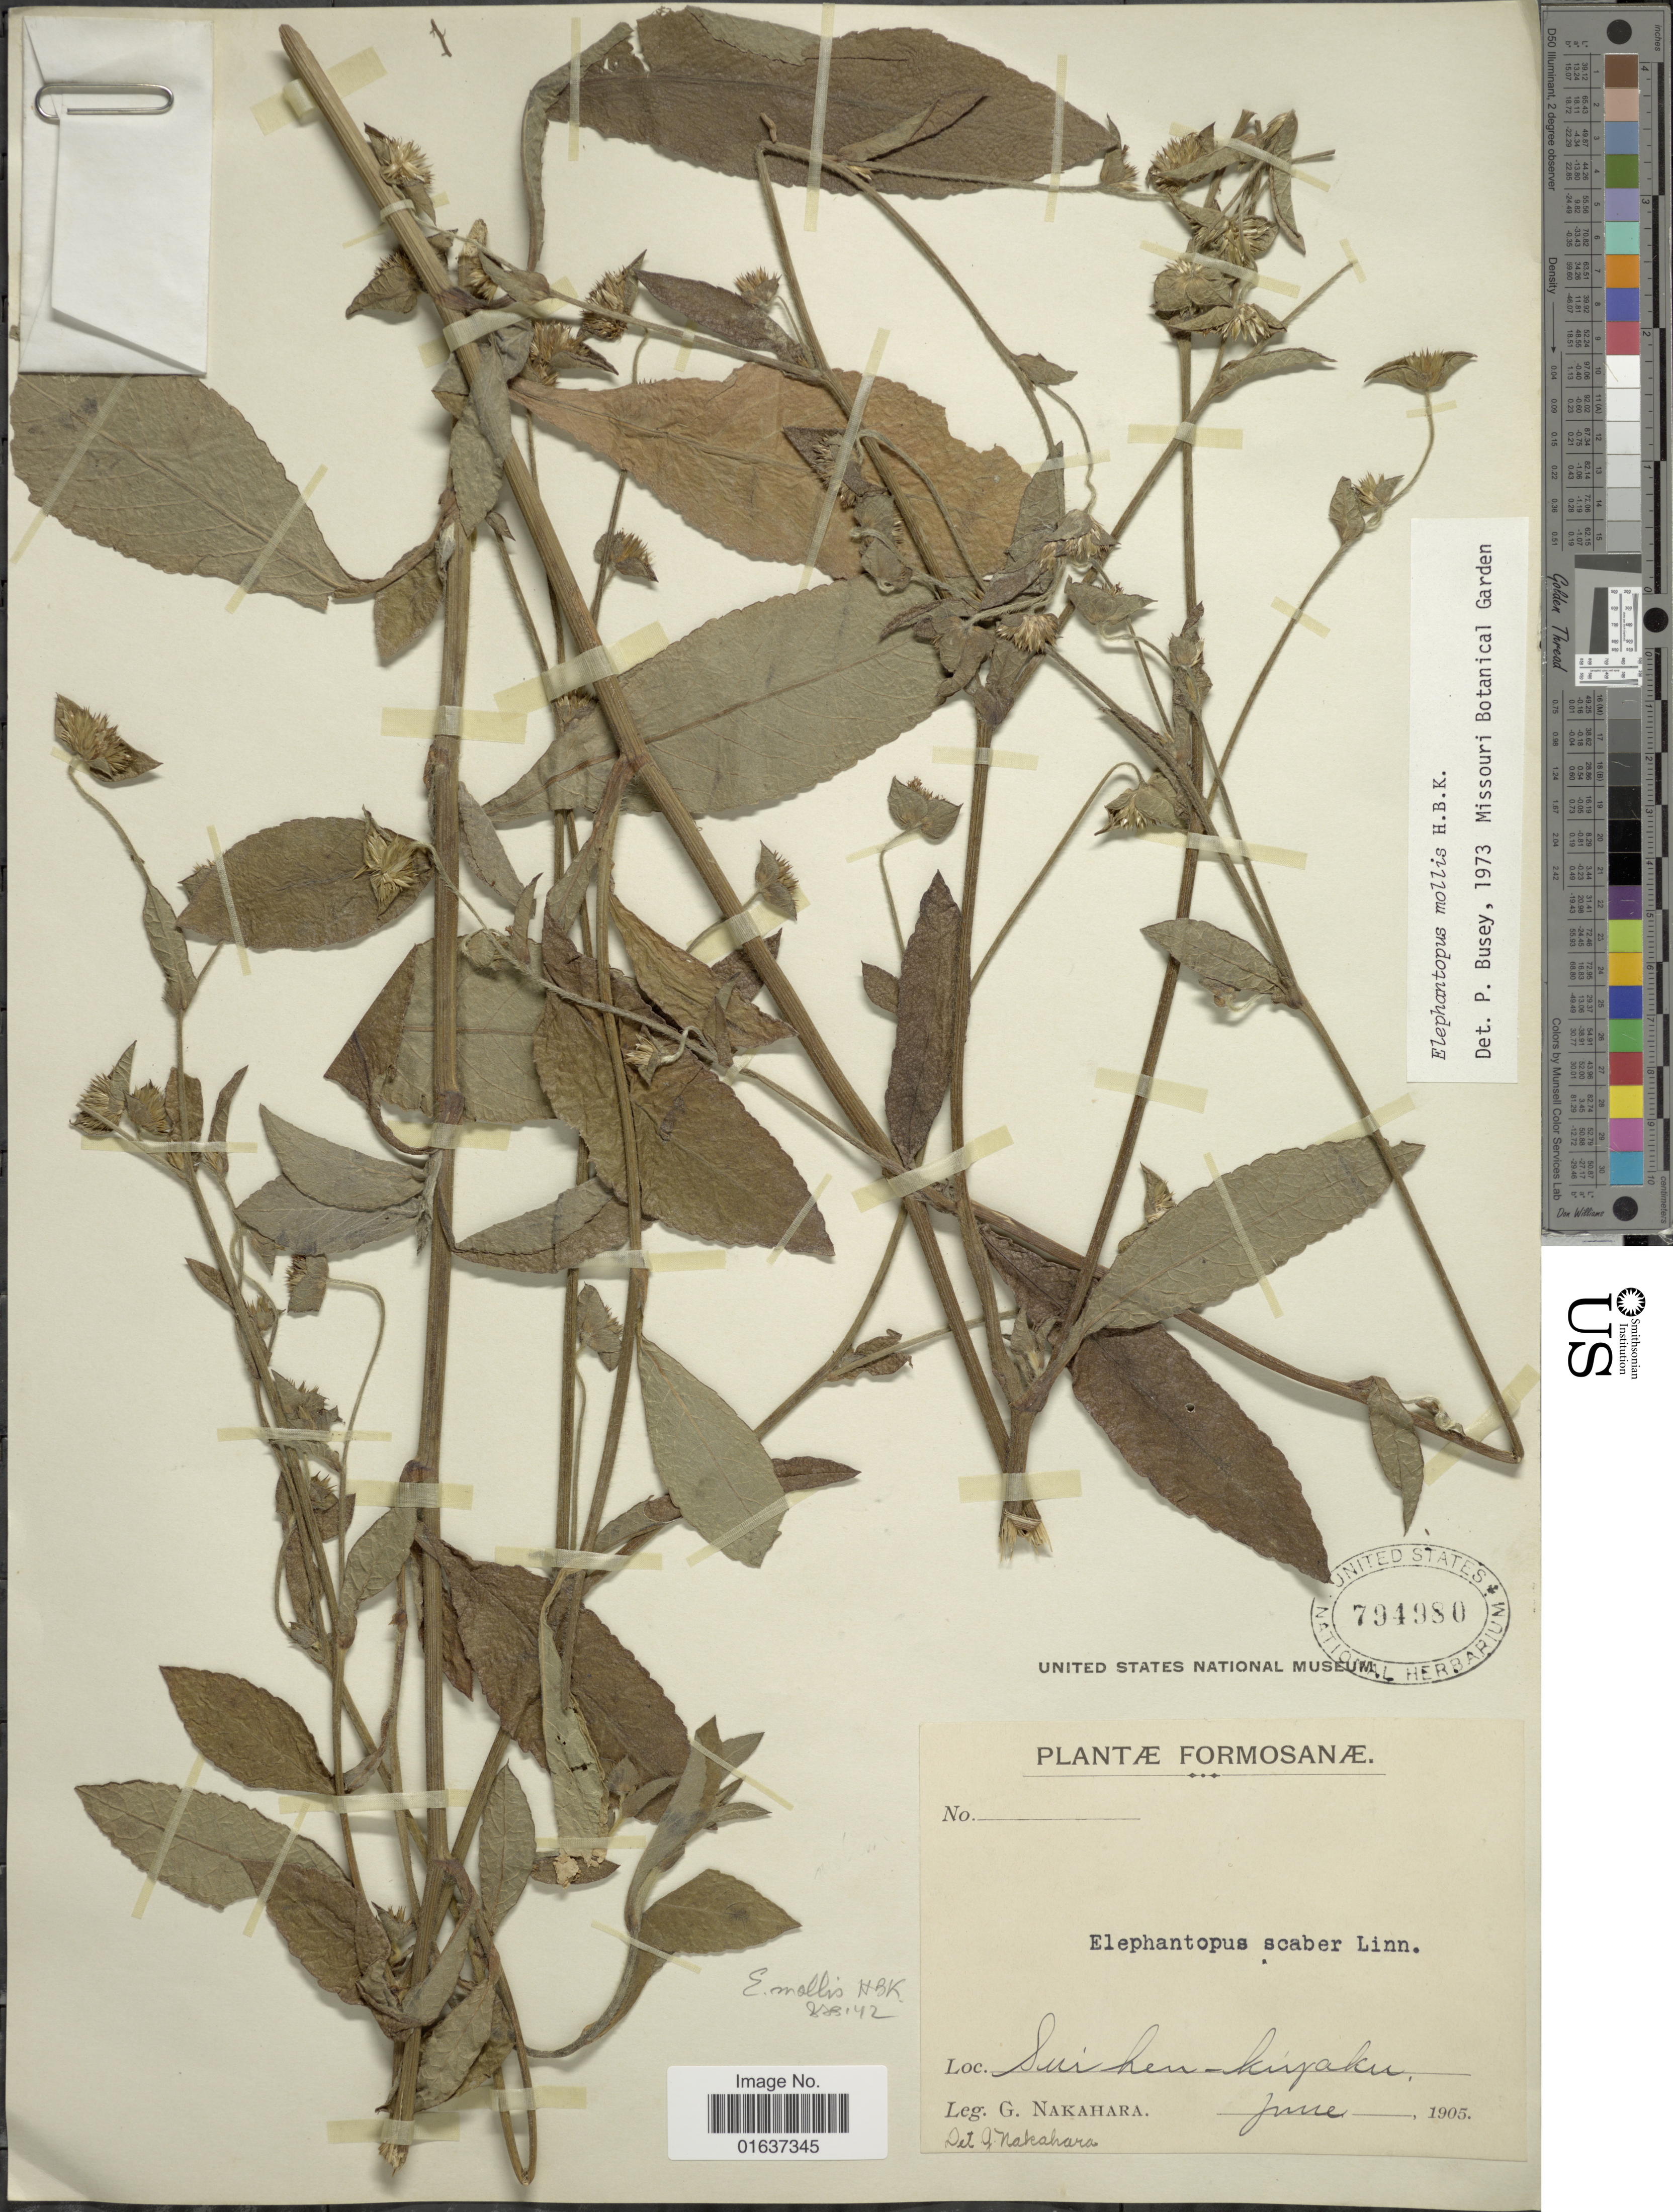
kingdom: Plantae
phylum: Tracheophyta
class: Magnoliopsida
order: Asterales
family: Asteraceae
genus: Elephantopus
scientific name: Elephantopus mollis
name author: Kunth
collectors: G. Nakahara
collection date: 1905-06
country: Taiwan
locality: Formosanae, Sur hen-kupaku [interpreted]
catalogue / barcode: US 794980